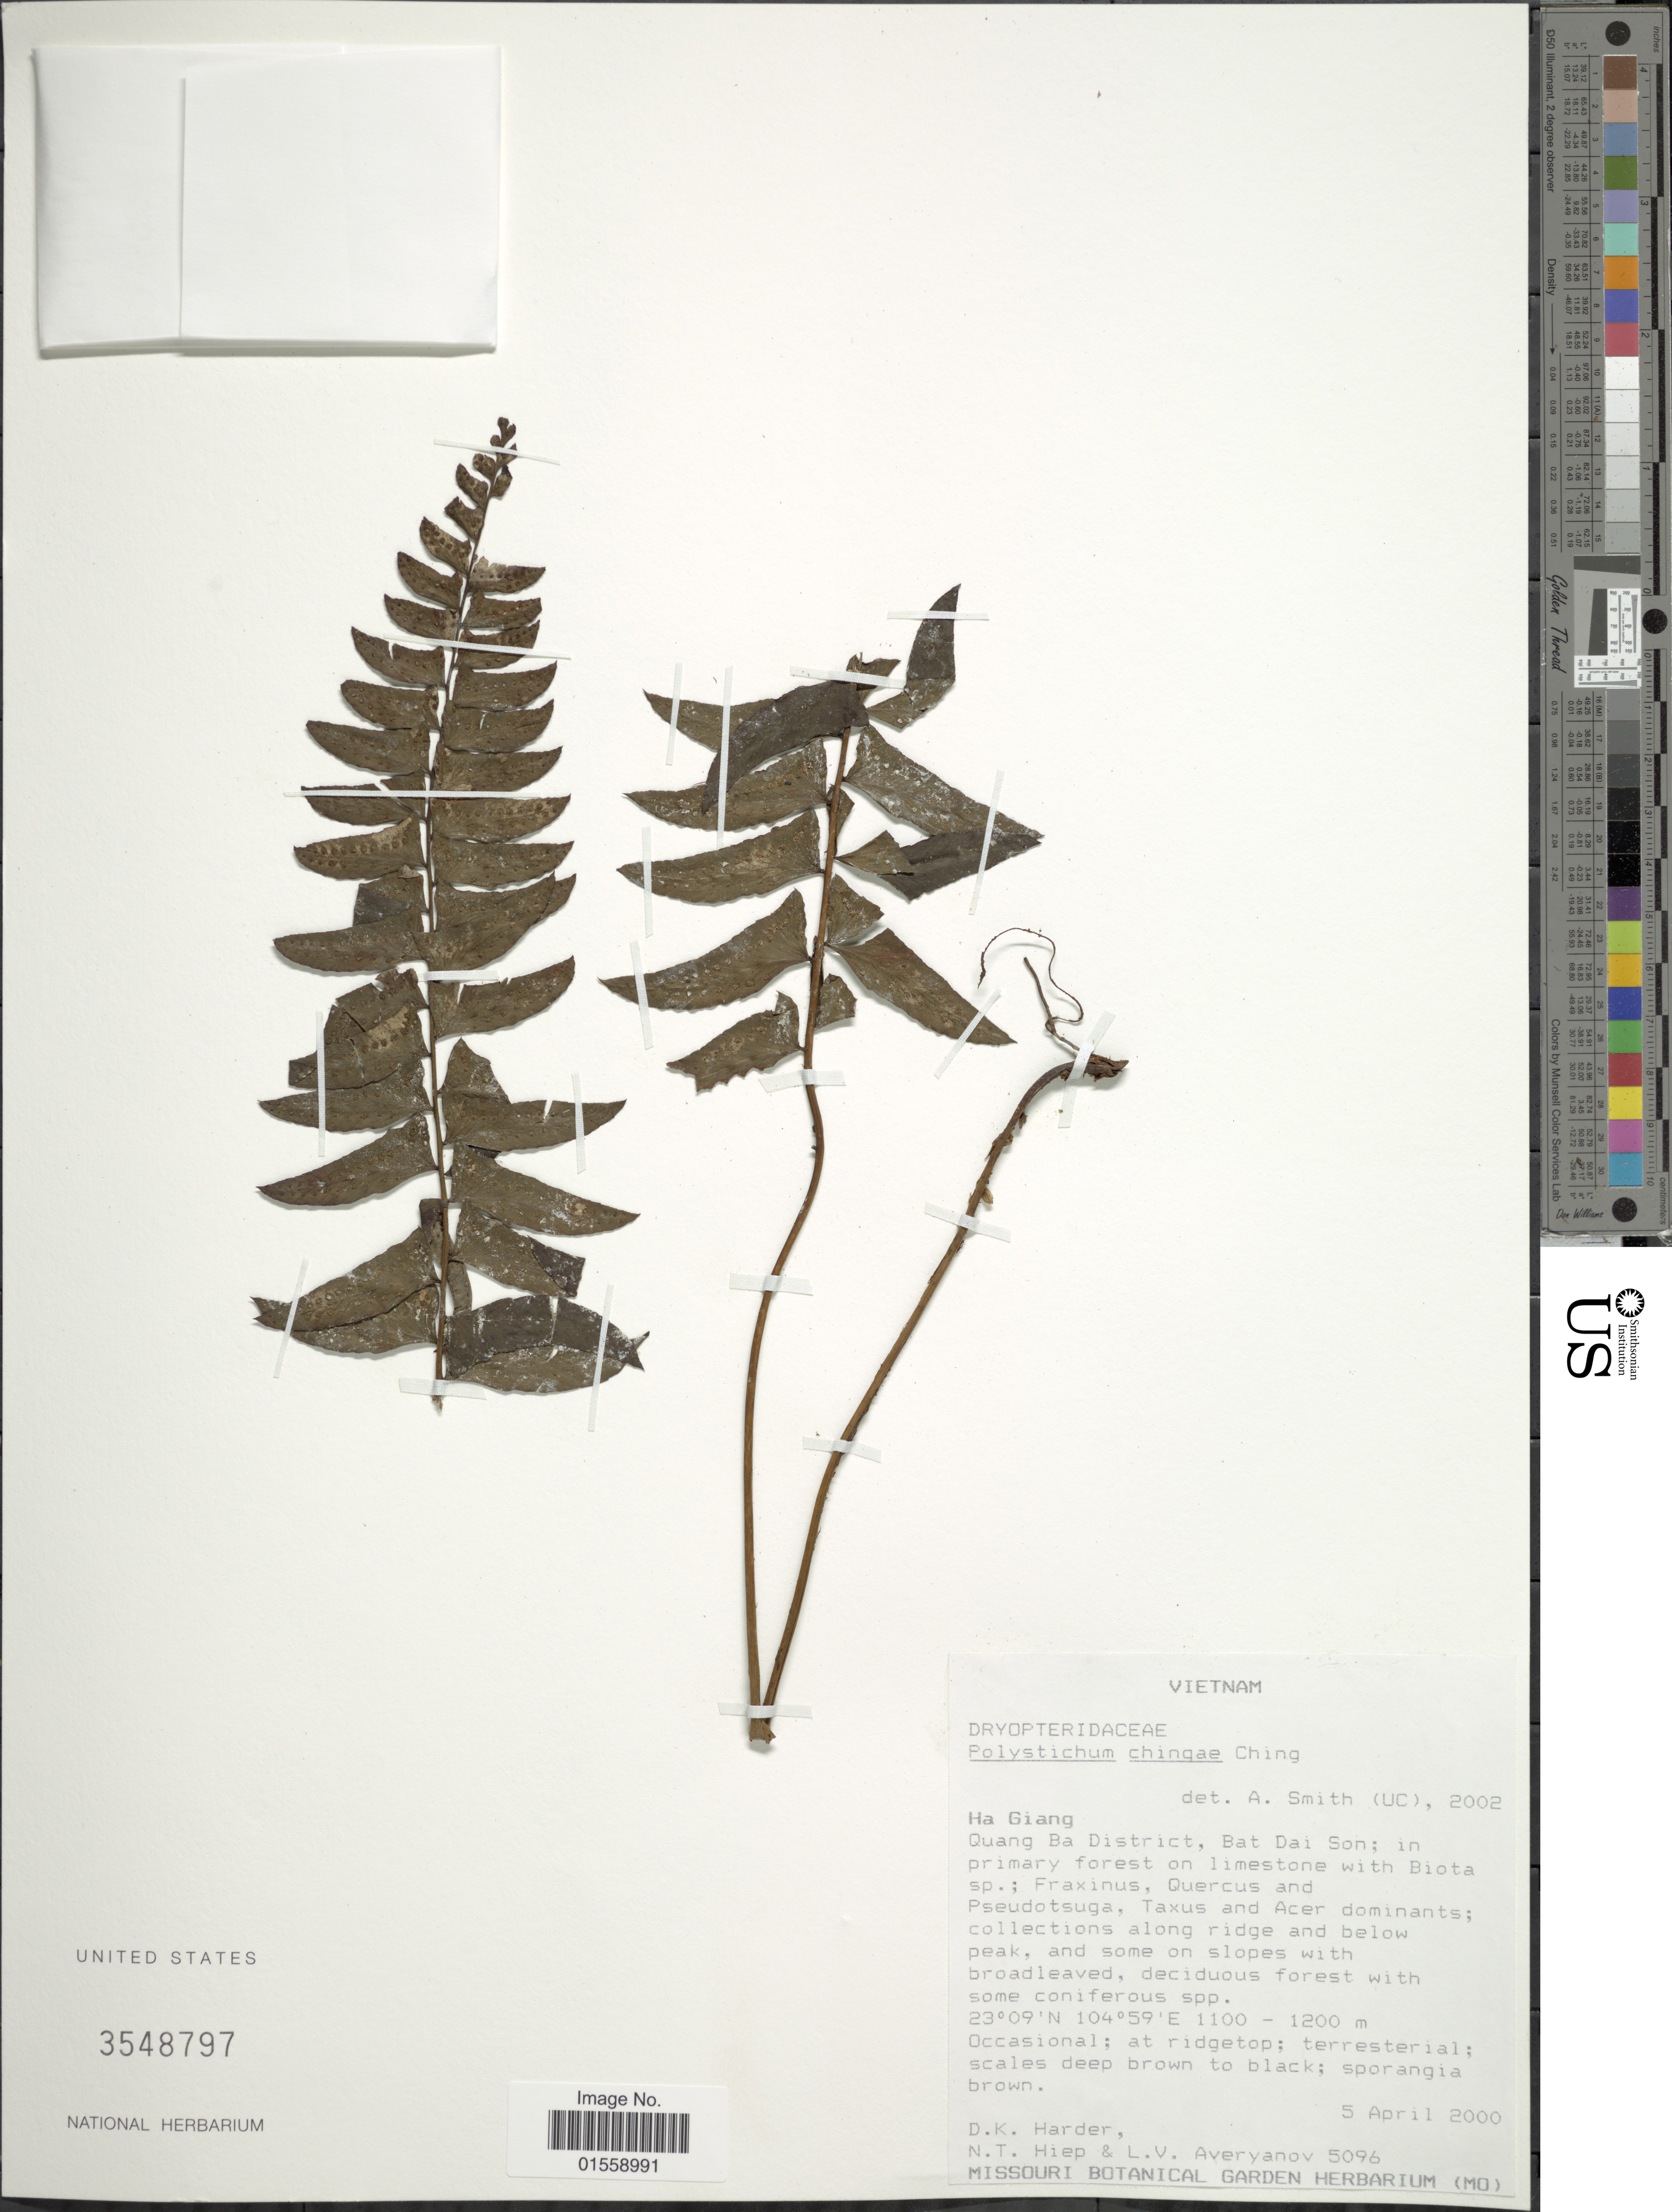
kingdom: Plantae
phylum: Tracheophyta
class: Polypodiopsida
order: Polypodiales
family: Dryopteridaceae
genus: Polystichum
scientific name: Polystichum chingiae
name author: Ching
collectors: D. Harder, N. T. Hiep & L. Averyanov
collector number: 5096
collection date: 2000-04-05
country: Vietnam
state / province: Ha Giang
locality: Quang Ba District, Bat Dai Son, along ridge and below peak, and some on slopes.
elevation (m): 1100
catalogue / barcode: US 3548797